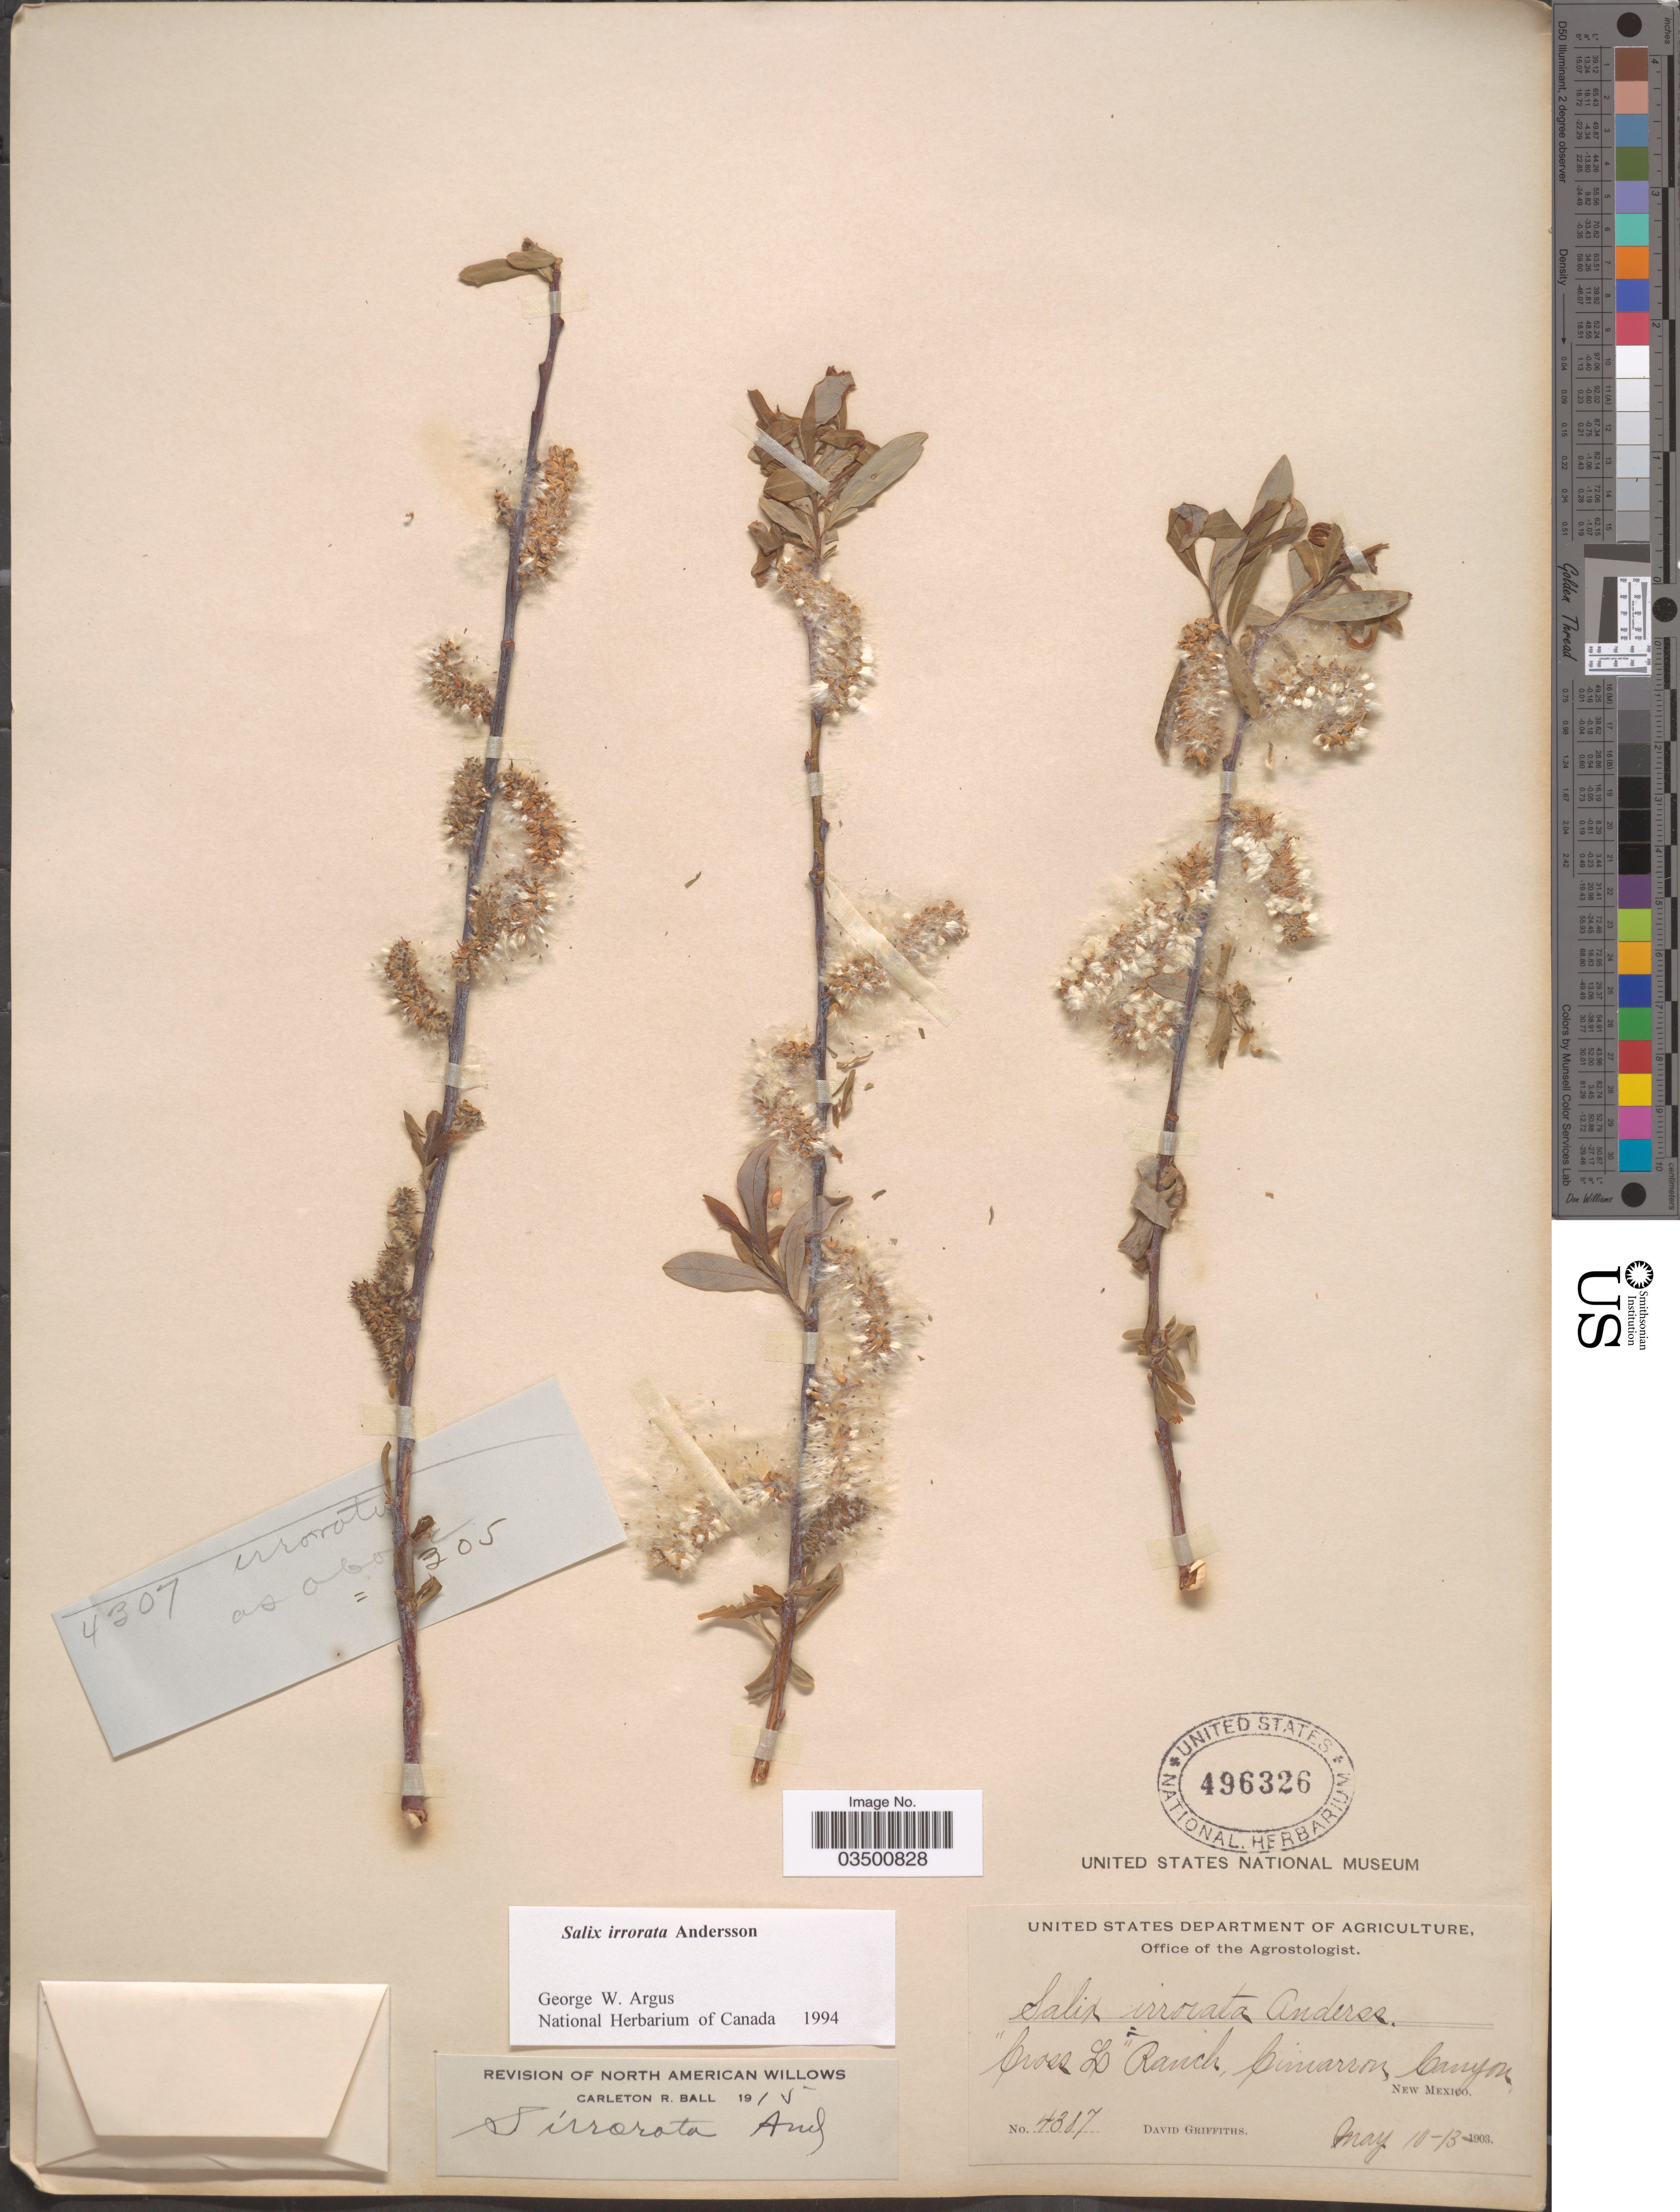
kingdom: Plantae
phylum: Tracheophyta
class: Magnoliopsida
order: Malpighiales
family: Salicaceae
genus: Salix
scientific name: Salix irrorata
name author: Andersson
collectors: D. Griffiths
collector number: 4307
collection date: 1903-05-10/1903-05-13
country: United States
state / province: New Mexico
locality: Cross L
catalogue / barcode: US 496326